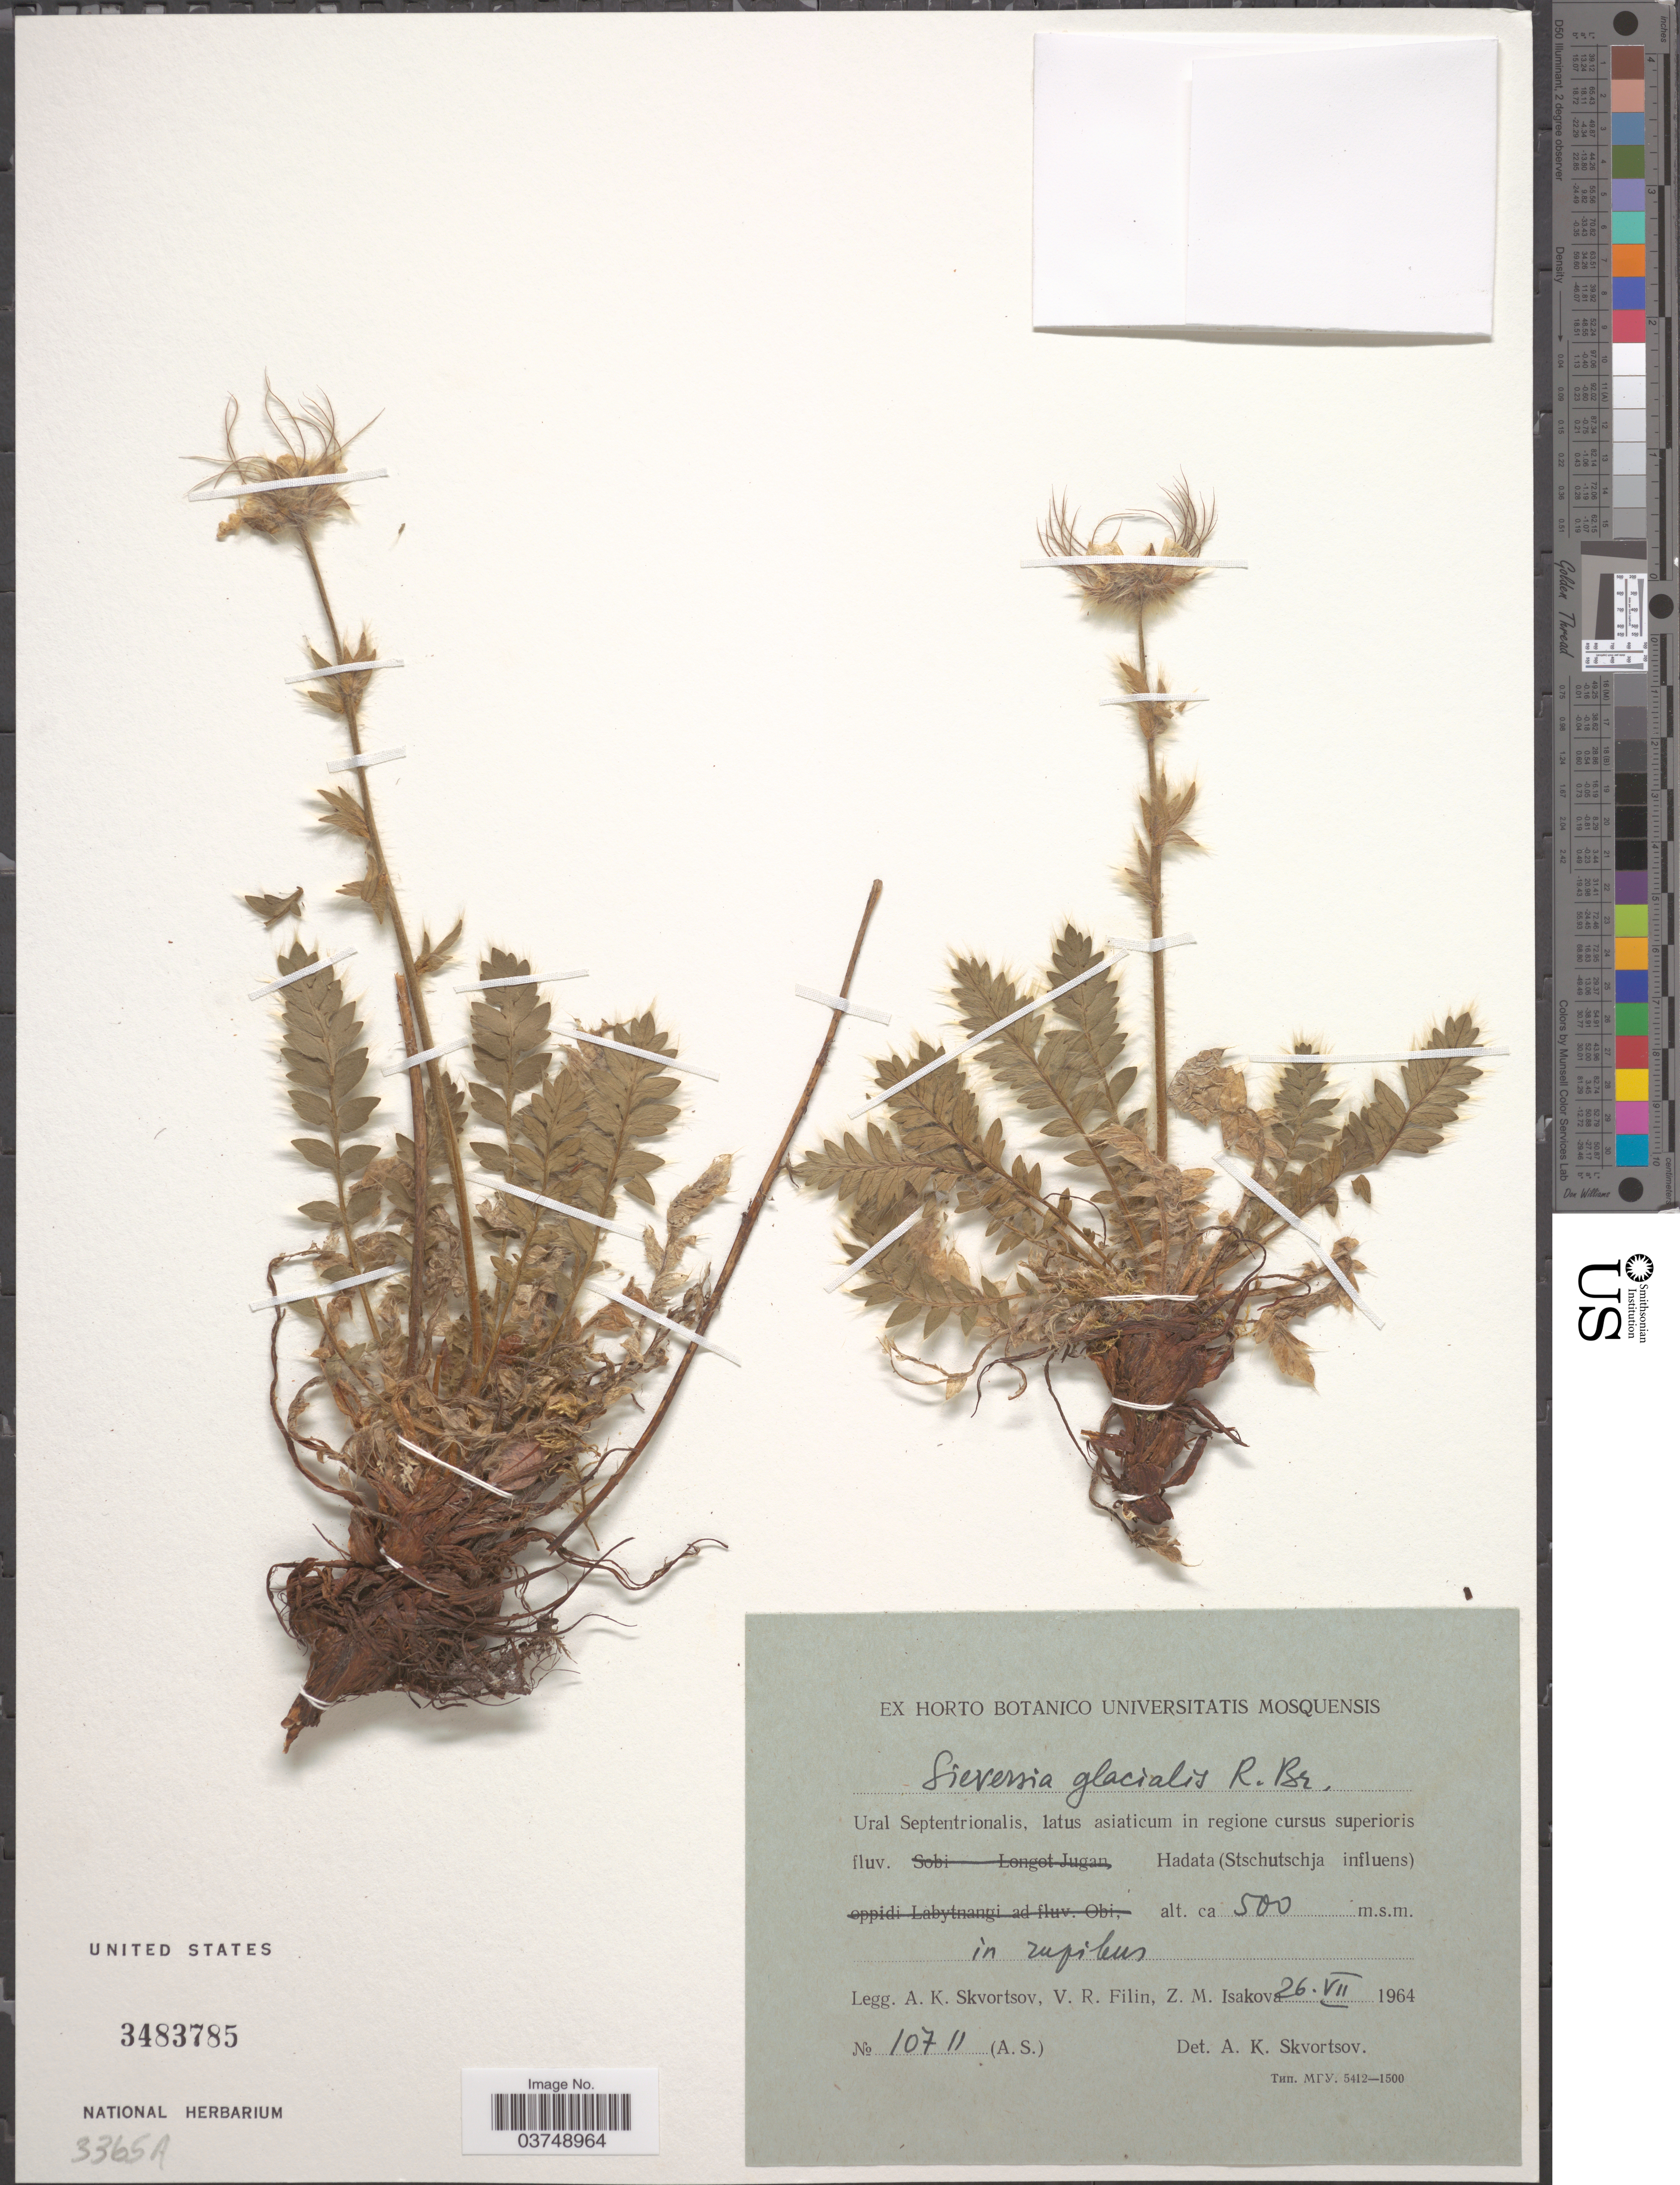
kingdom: Plantae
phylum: Tracheophyta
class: Magnoliopsida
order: Rosales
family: Rosaceae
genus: Geum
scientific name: Geum glaciale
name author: Adams ex Fisch.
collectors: A. K. Skvortsov, V. Filin & Z. Isakova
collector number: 10711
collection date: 1964-07-26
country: Russian Federation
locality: Ural Septentrionalis, latus asiaticum in regione cursus superioris fluv. Hadata (Stschutschja influens).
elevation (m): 500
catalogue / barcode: US 3483785